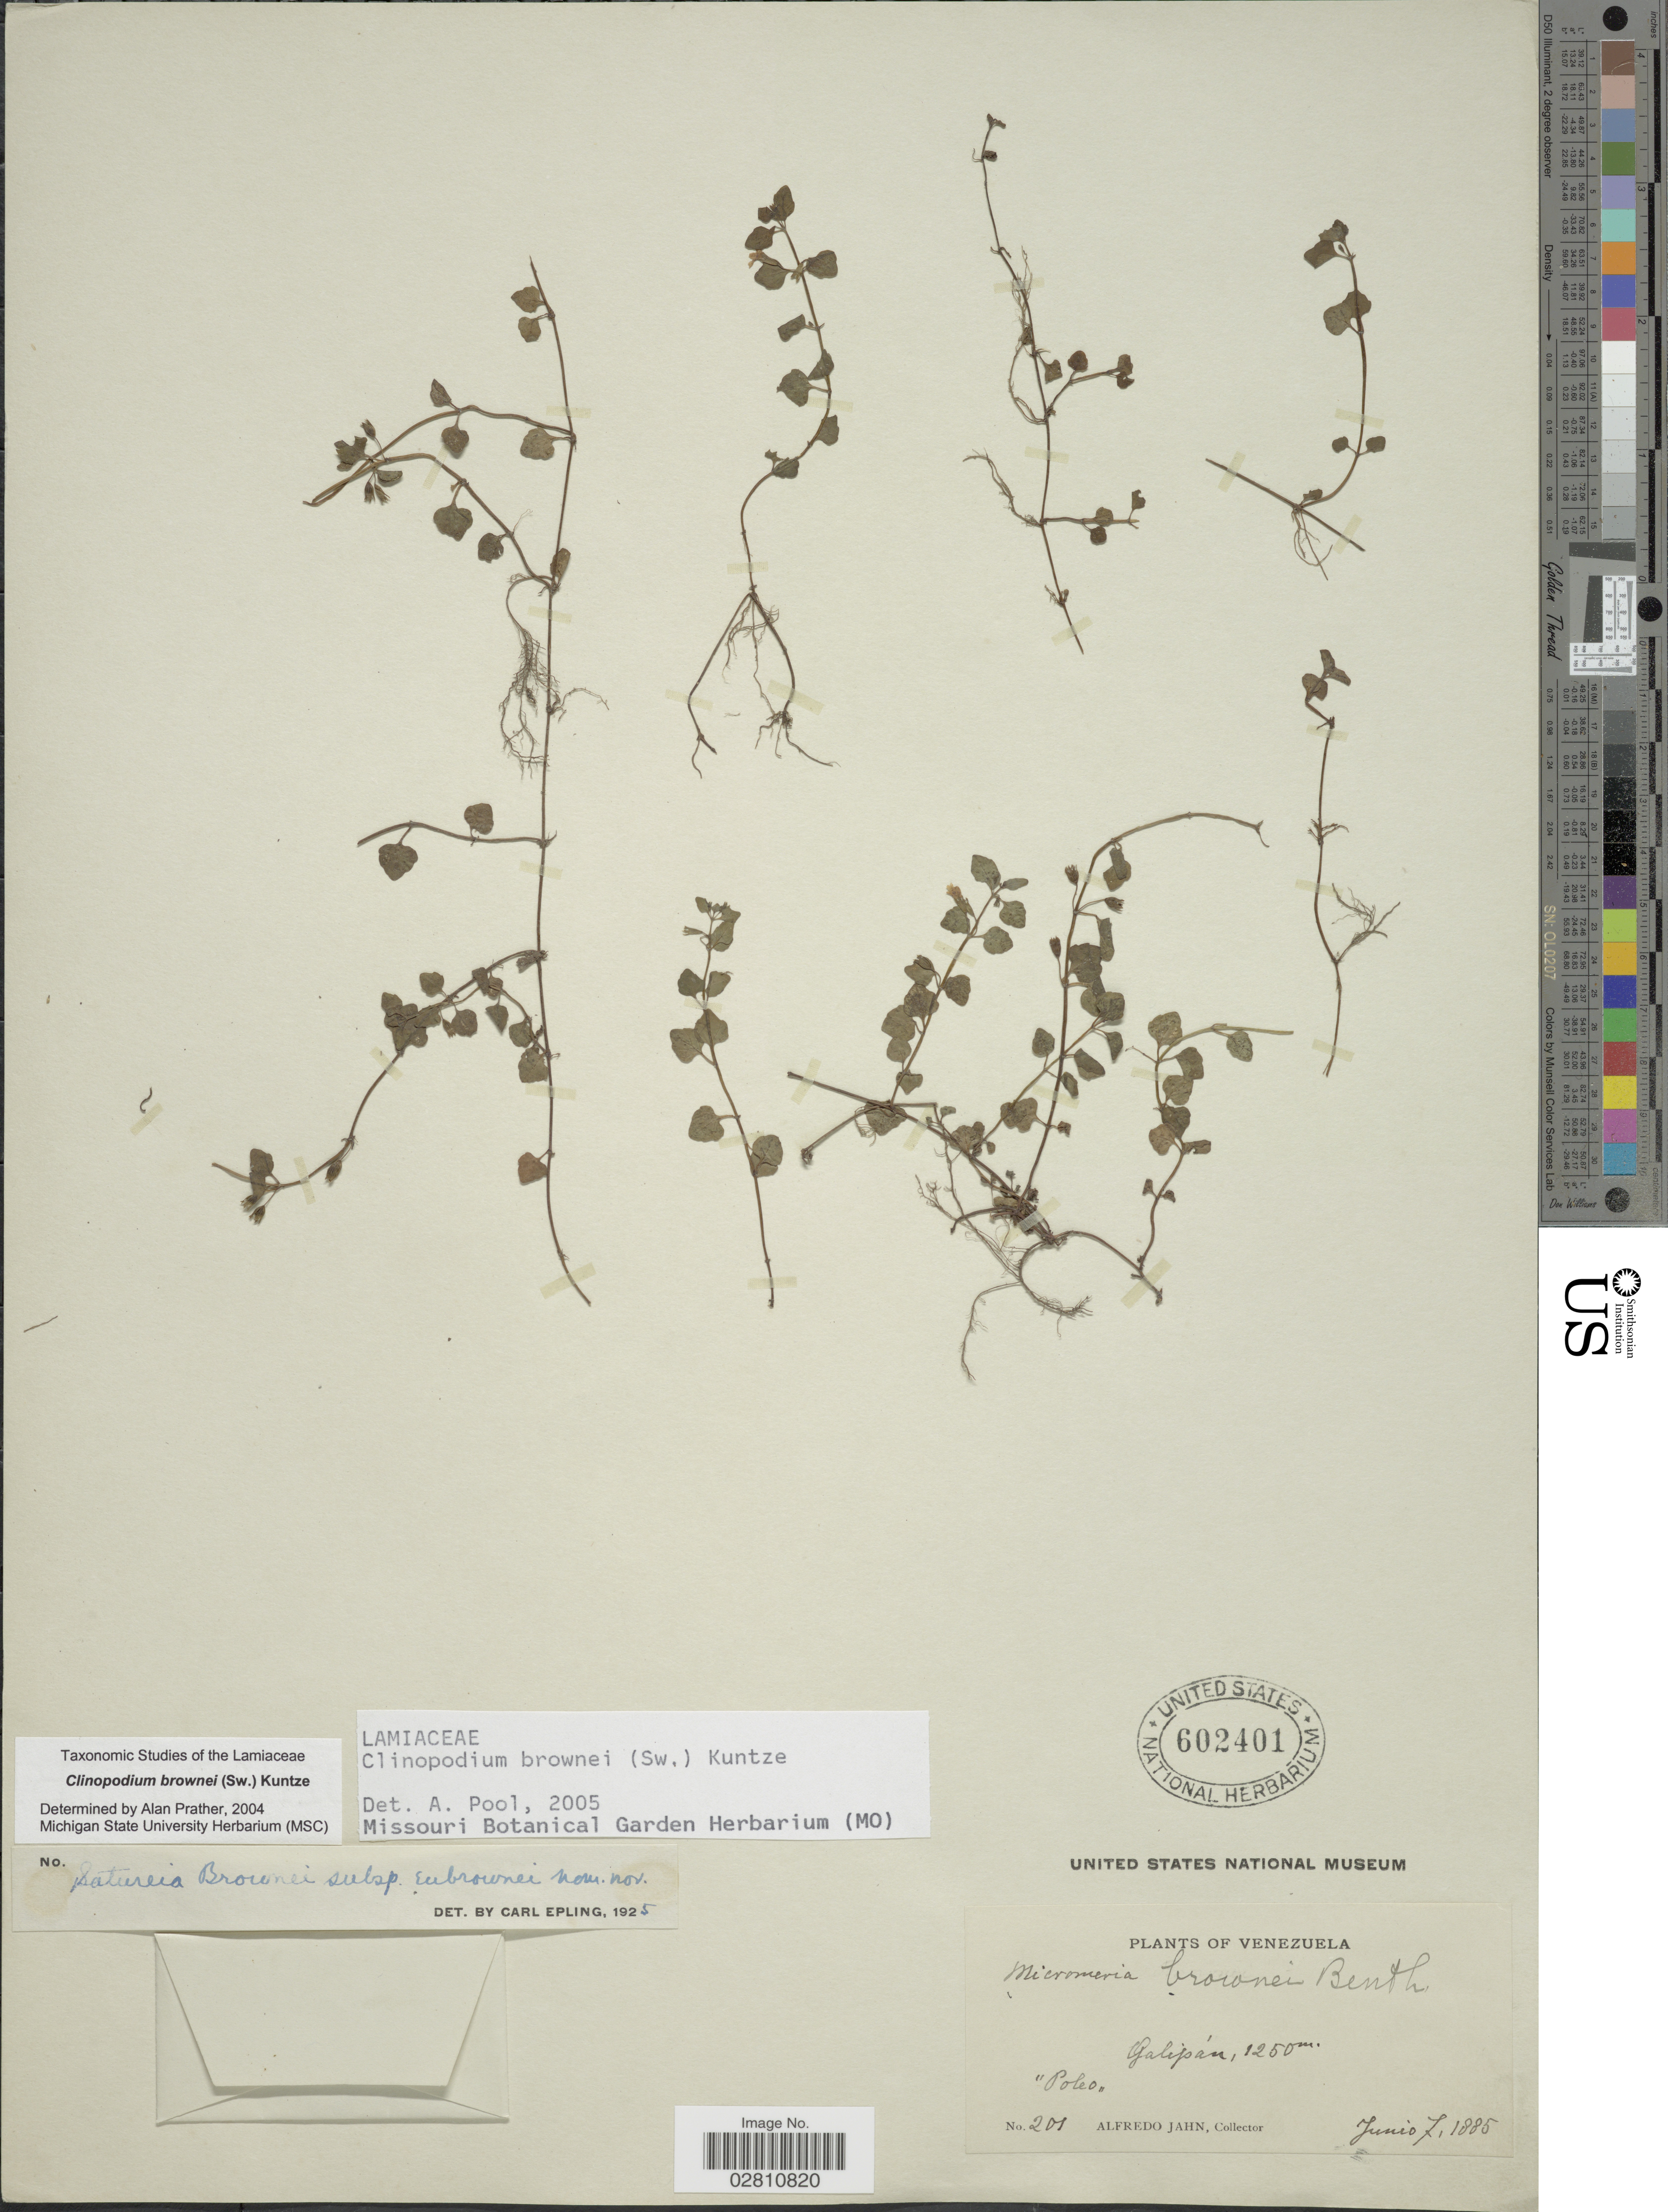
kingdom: Plantae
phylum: Tracheophyta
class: Magnoliopsida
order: Lamiales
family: Lamiaceae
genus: Clinopodium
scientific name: Clinopodium brownei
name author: (Sw.) Kuntze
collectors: A. Jahn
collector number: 201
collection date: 1885-06-07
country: Venezuela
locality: Galipán.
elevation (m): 1250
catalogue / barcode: US 602401